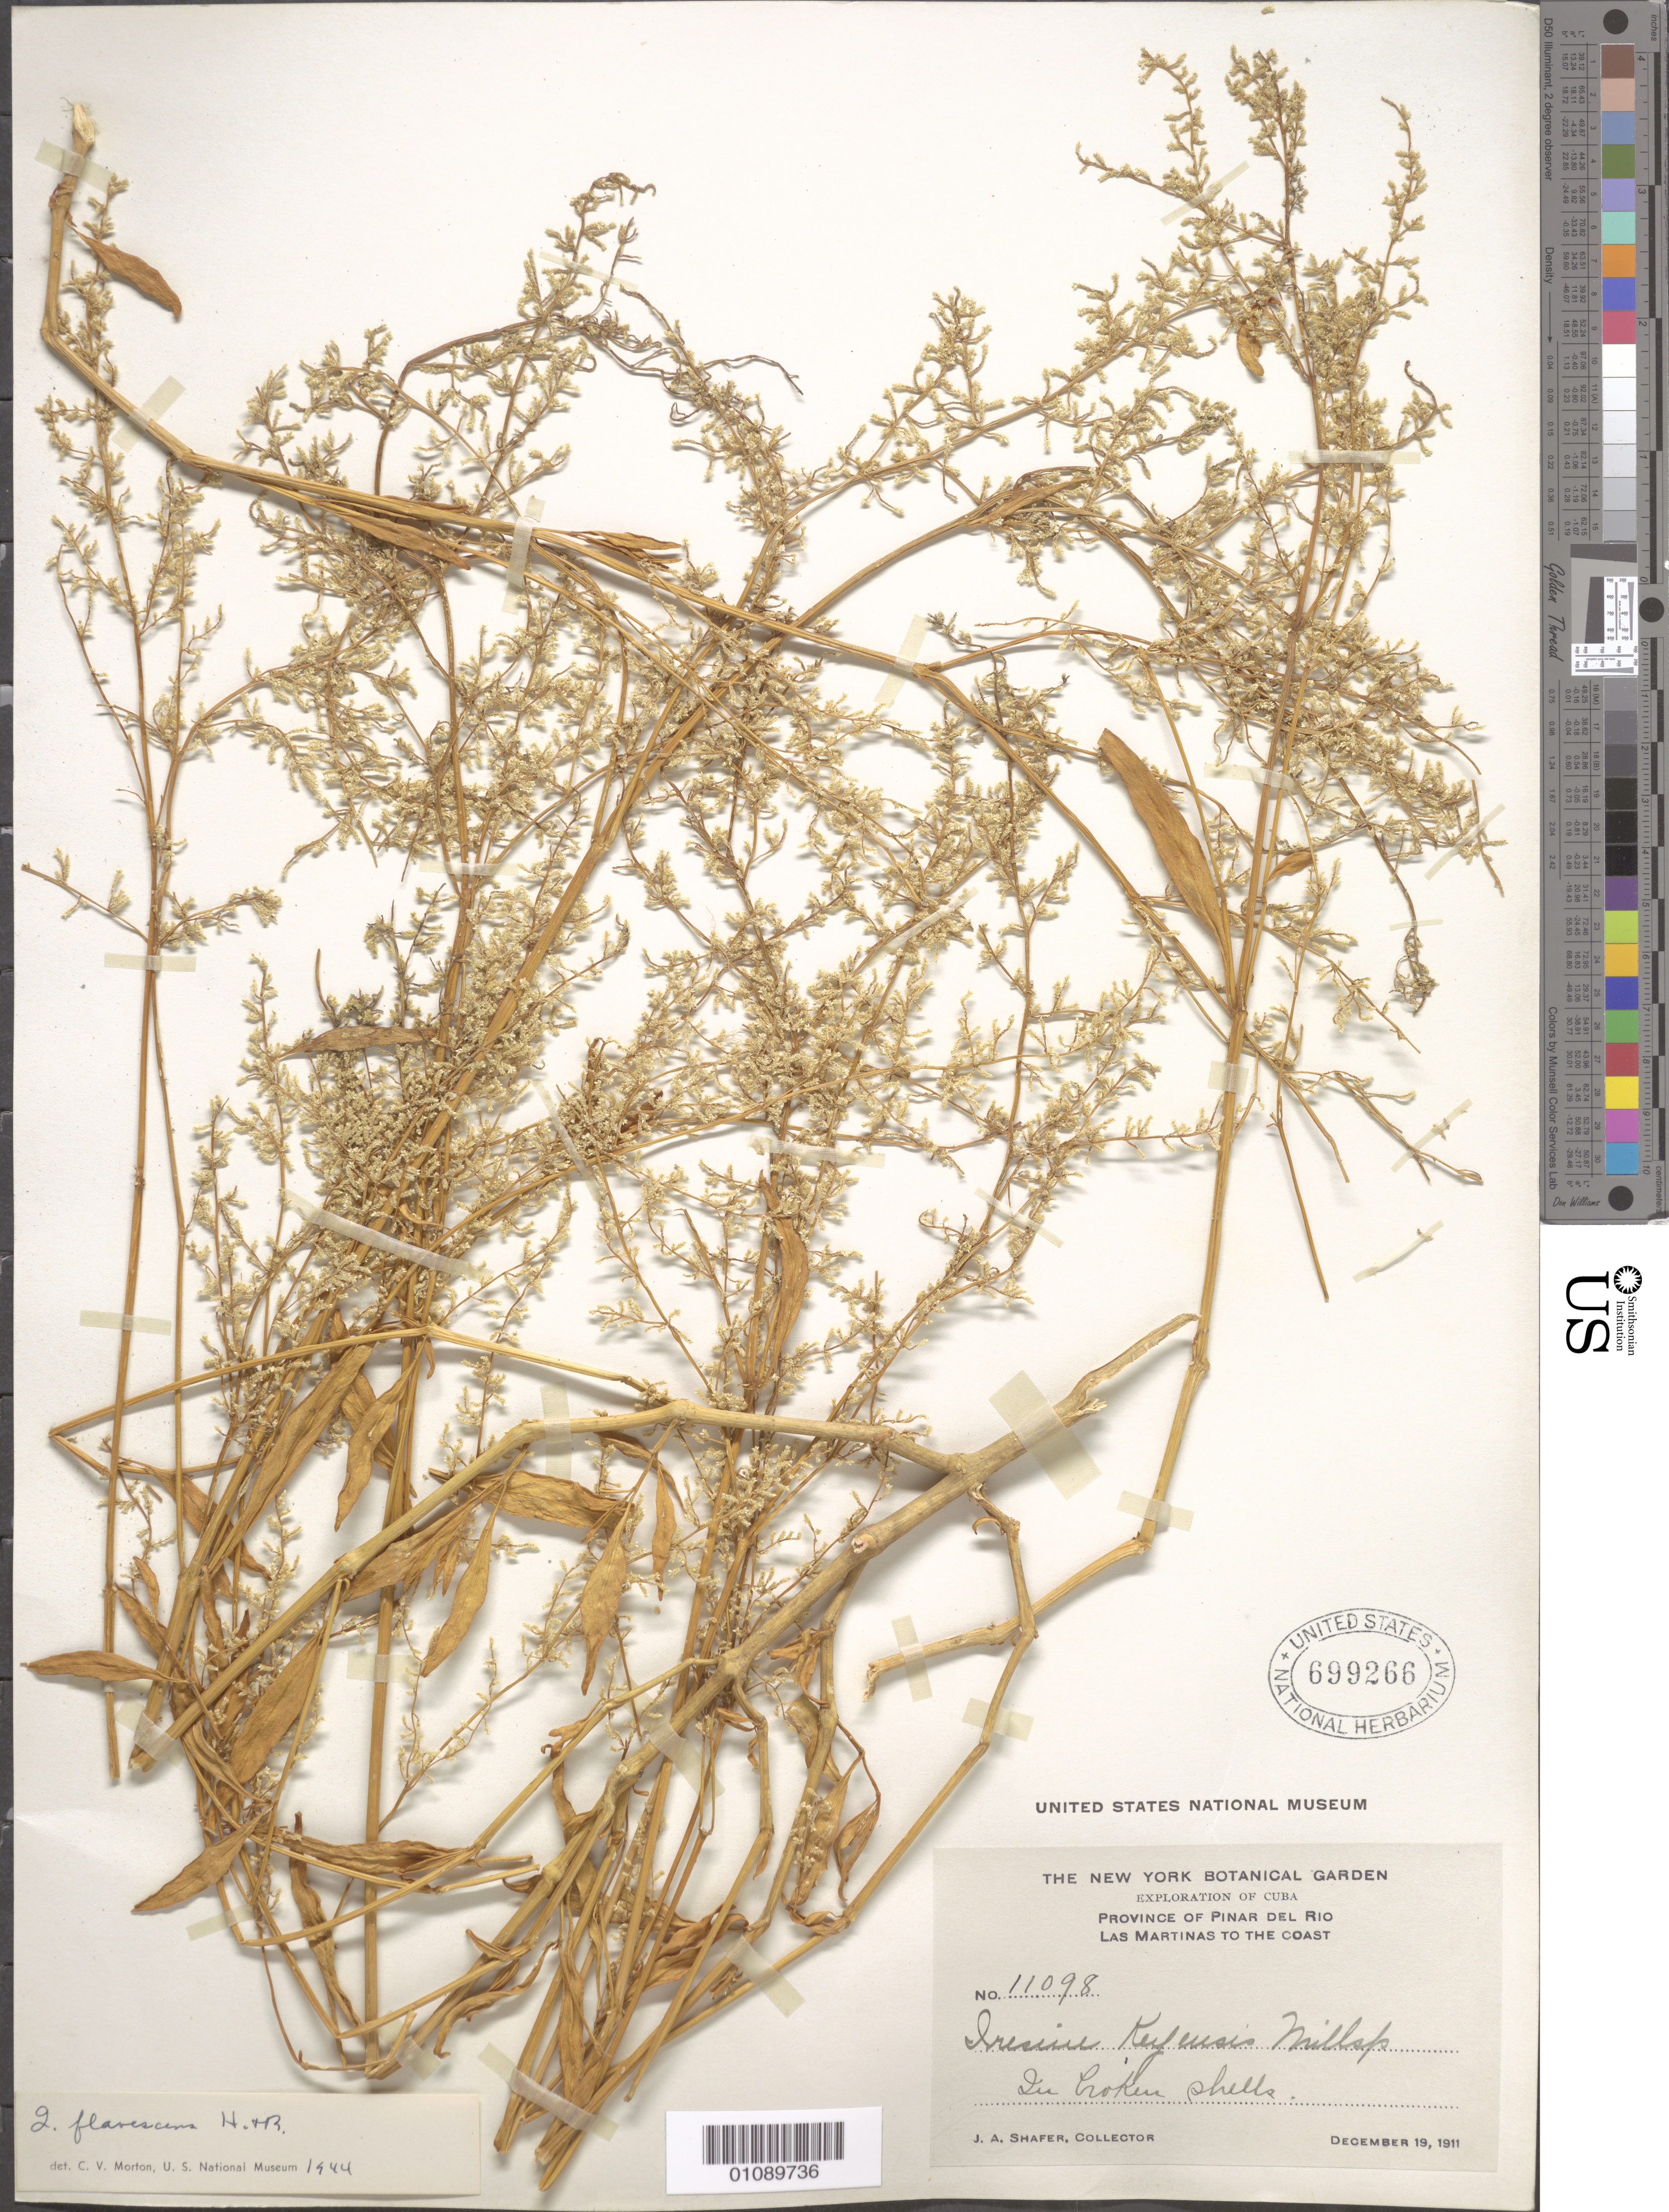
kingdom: Plantae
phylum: Tracheophyta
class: Magnoliopsida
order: Caryophyllales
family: Amaranthaceae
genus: Iresine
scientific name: Iresine flavescens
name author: Humb. & Bonpl. ex Willd.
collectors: J. A. Shafer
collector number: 11098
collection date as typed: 19 Dec 1911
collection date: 1911-12-19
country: Cuba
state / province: Pinar del Rio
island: Cuba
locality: Las Martinas to the Coast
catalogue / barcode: US 699266